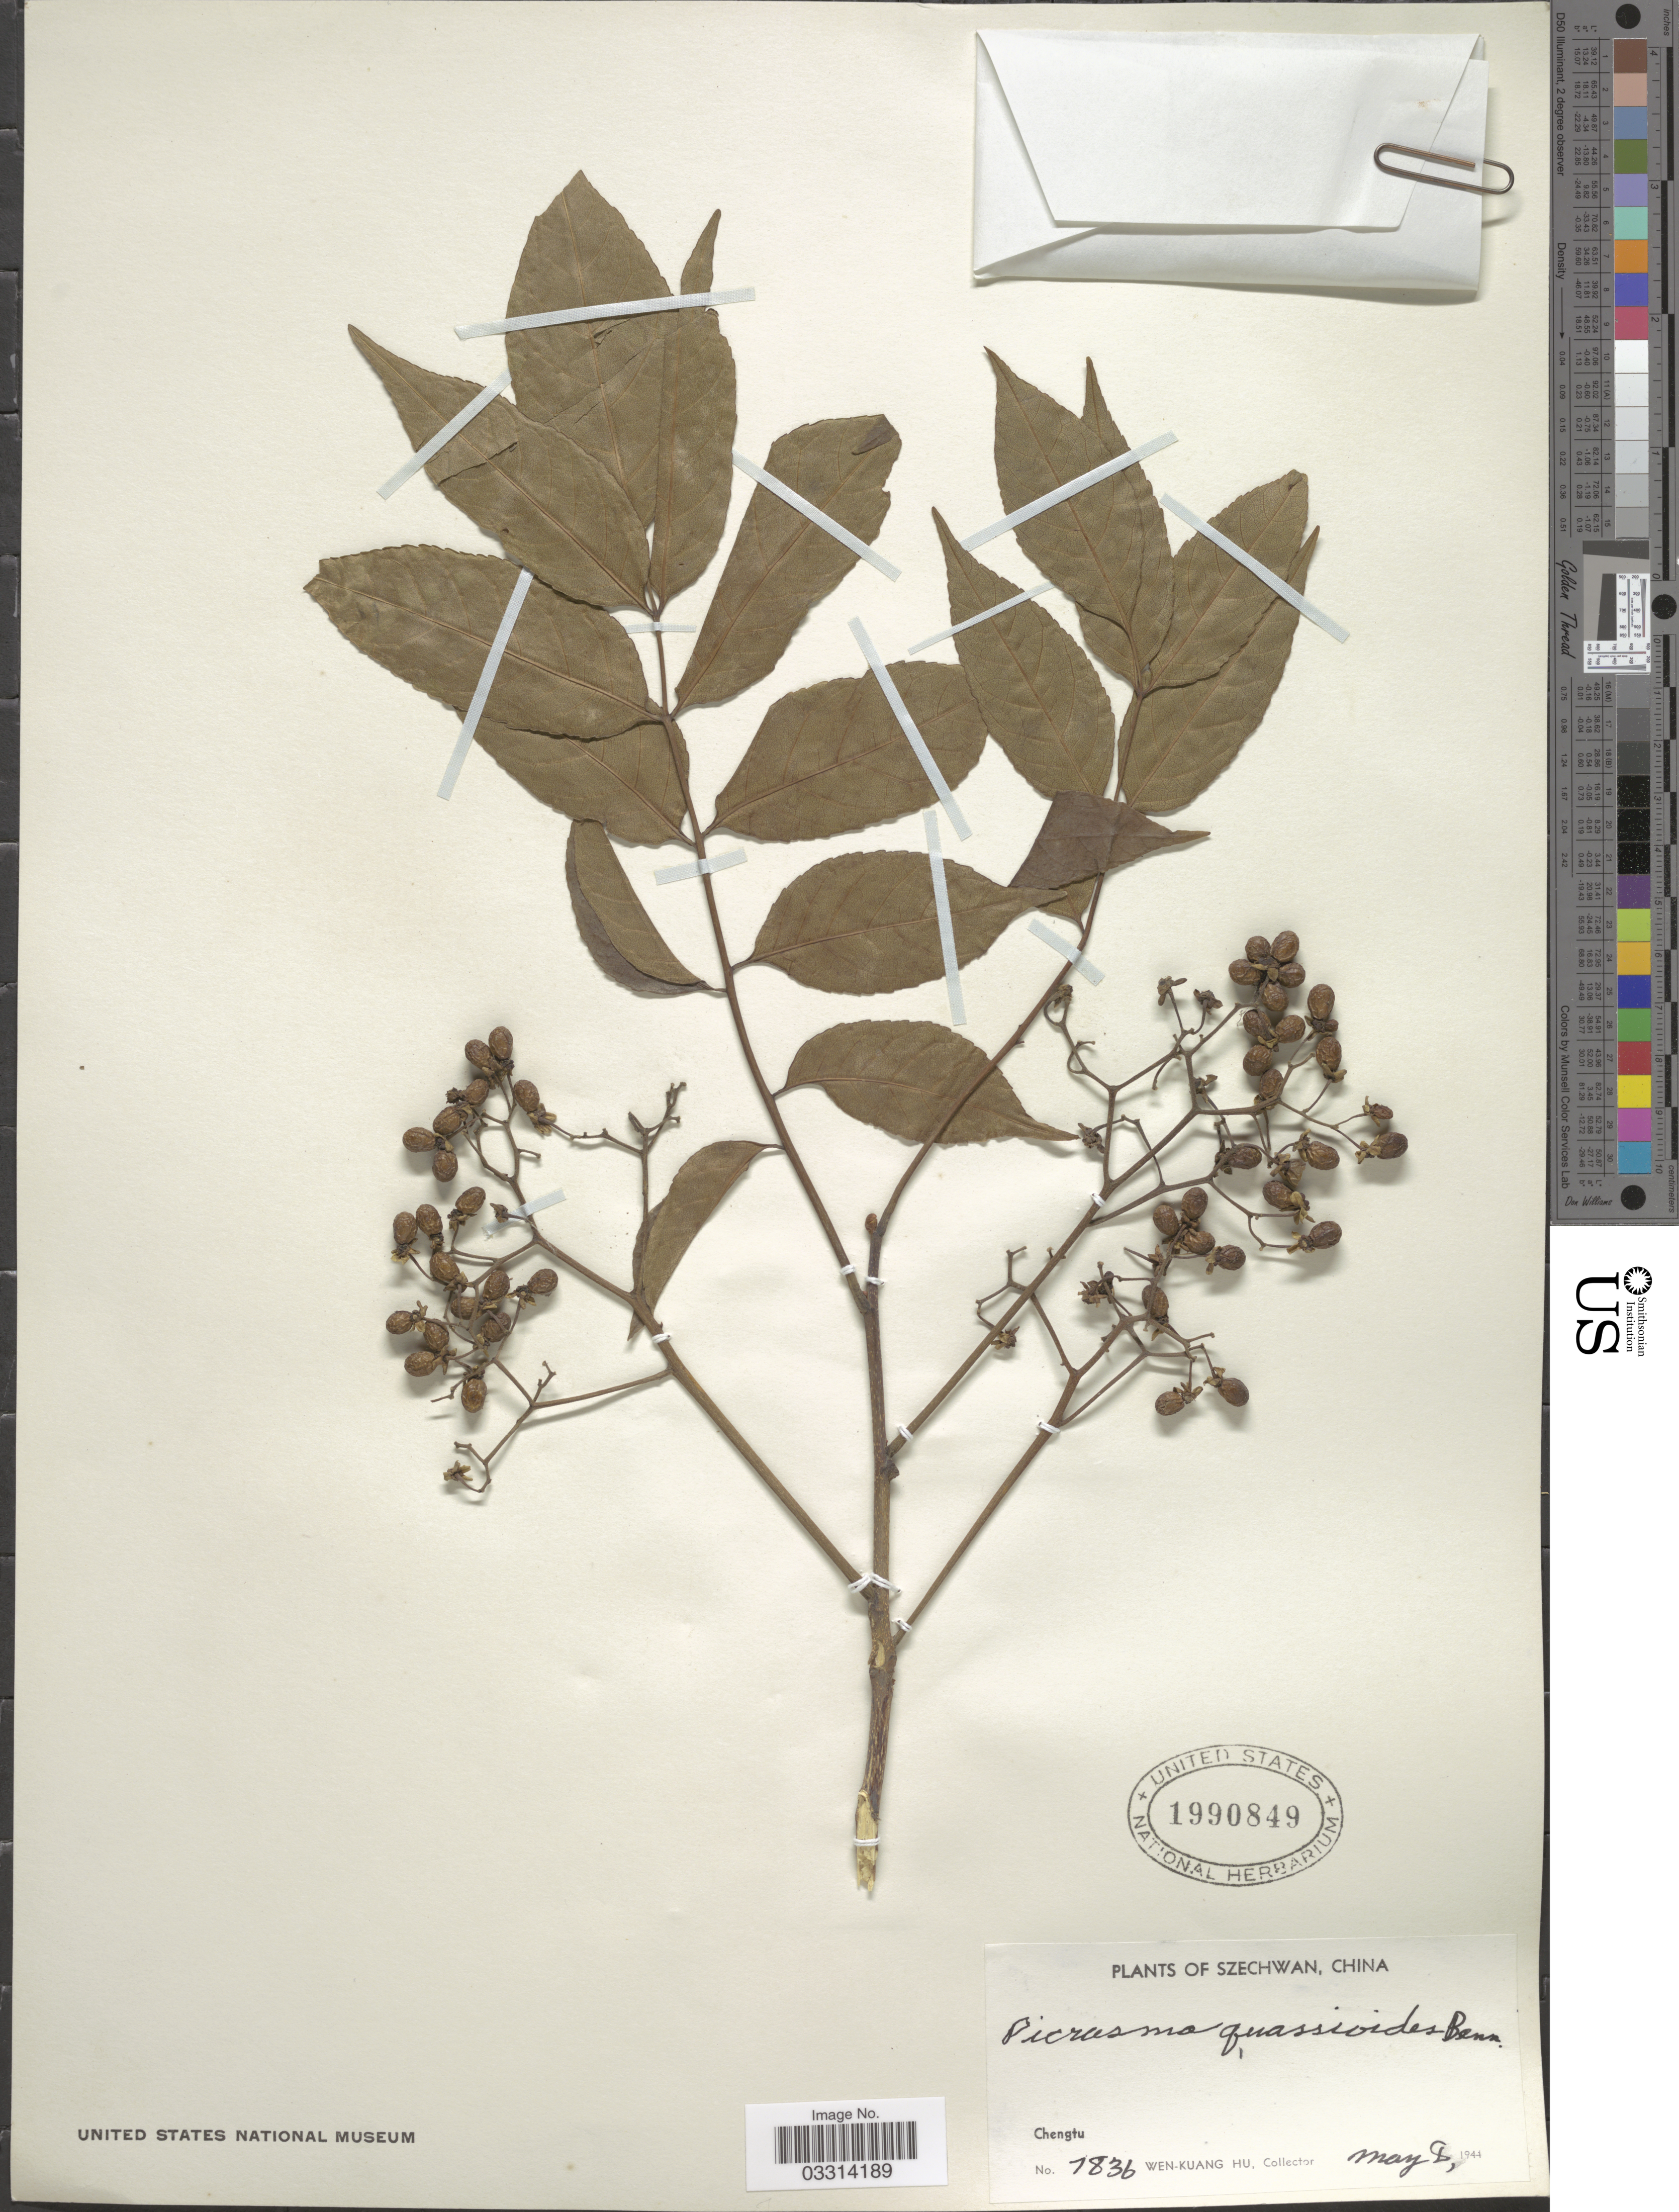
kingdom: Plantae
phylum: Tracheophyta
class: Magnoliopsida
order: Sapindales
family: Simaroubaceae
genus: Picrasma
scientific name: Picrasma quassioides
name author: (D. Don) Benn.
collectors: W. K. Hu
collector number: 7836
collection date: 1944-05-08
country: China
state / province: Sichuan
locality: Szechwan. Chengtu.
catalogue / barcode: US 1990849